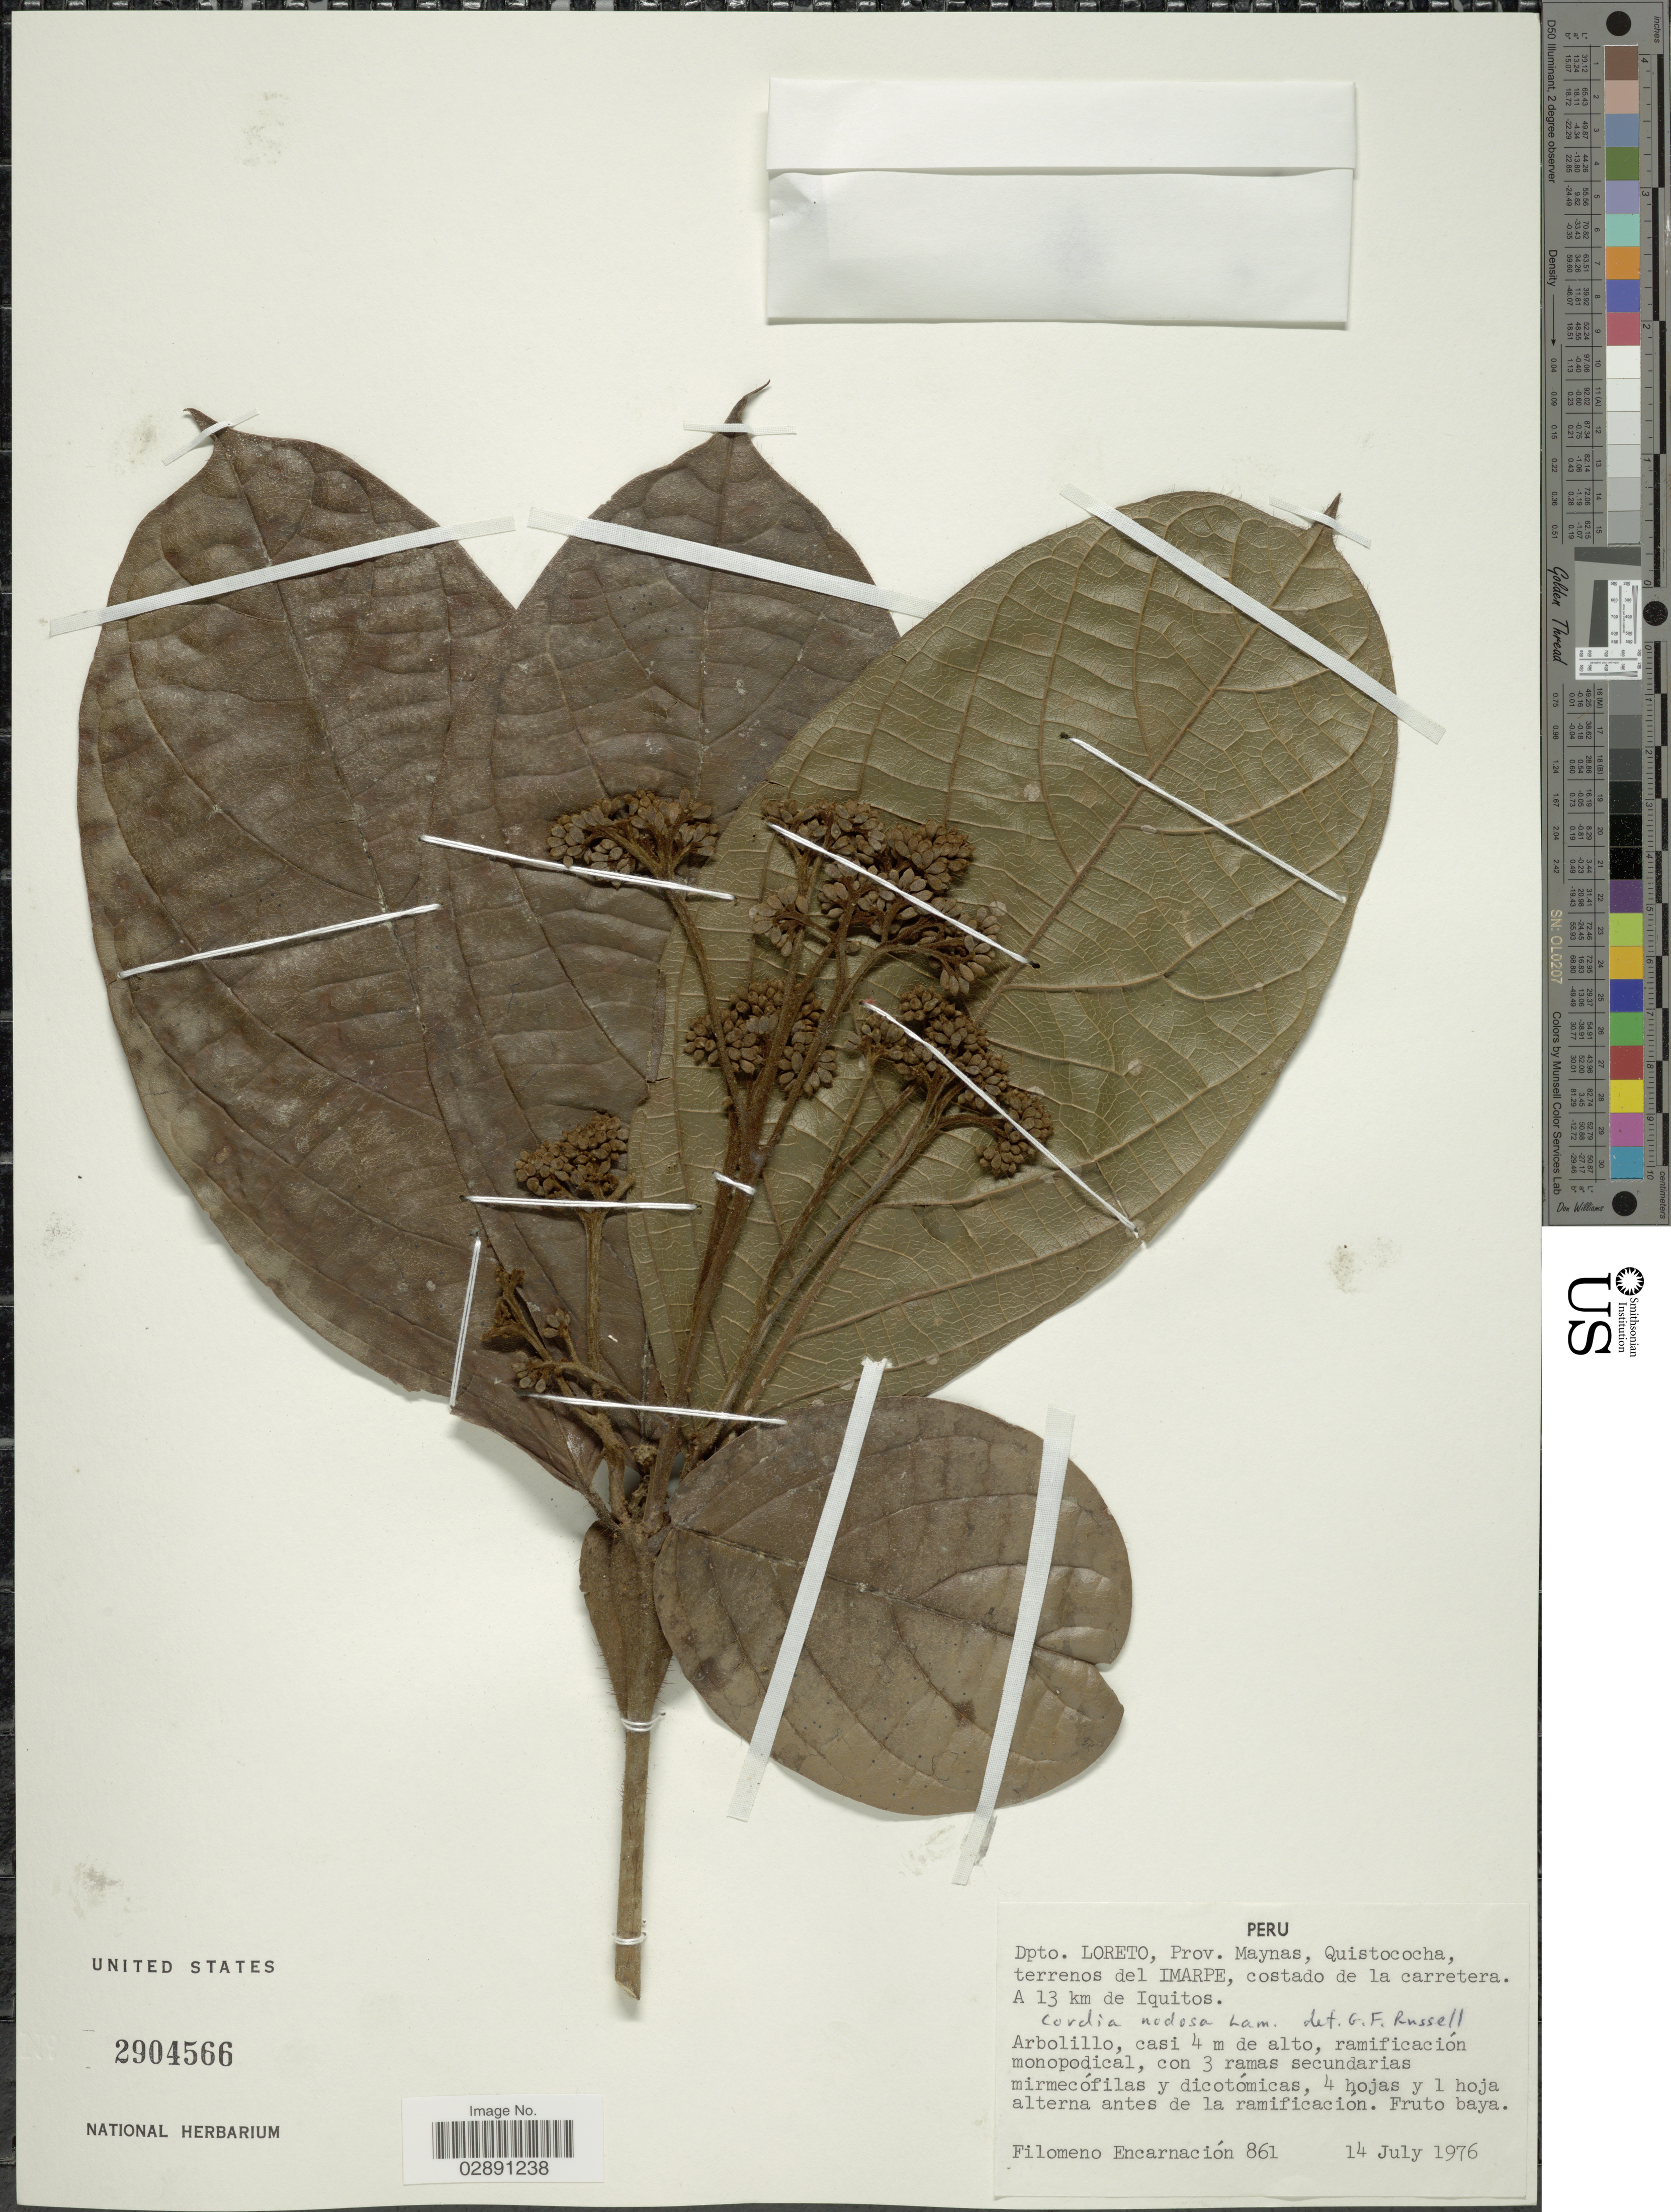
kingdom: Plantae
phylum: Tracheophyta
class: Magnoliopsida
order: Boraginales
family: Cordiaceae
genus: Cordia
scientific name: Cordia nodosa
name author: Lam.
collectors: F. Encarnación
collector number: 861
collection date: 1976-07-14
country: Peru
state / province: Loreto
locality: Dpto. Loreto, Prov. Maynas, Quistococha, terrenos del Imarpe, costado de la carretera. A 13 km de Iquitos.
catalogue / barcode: US 2904566